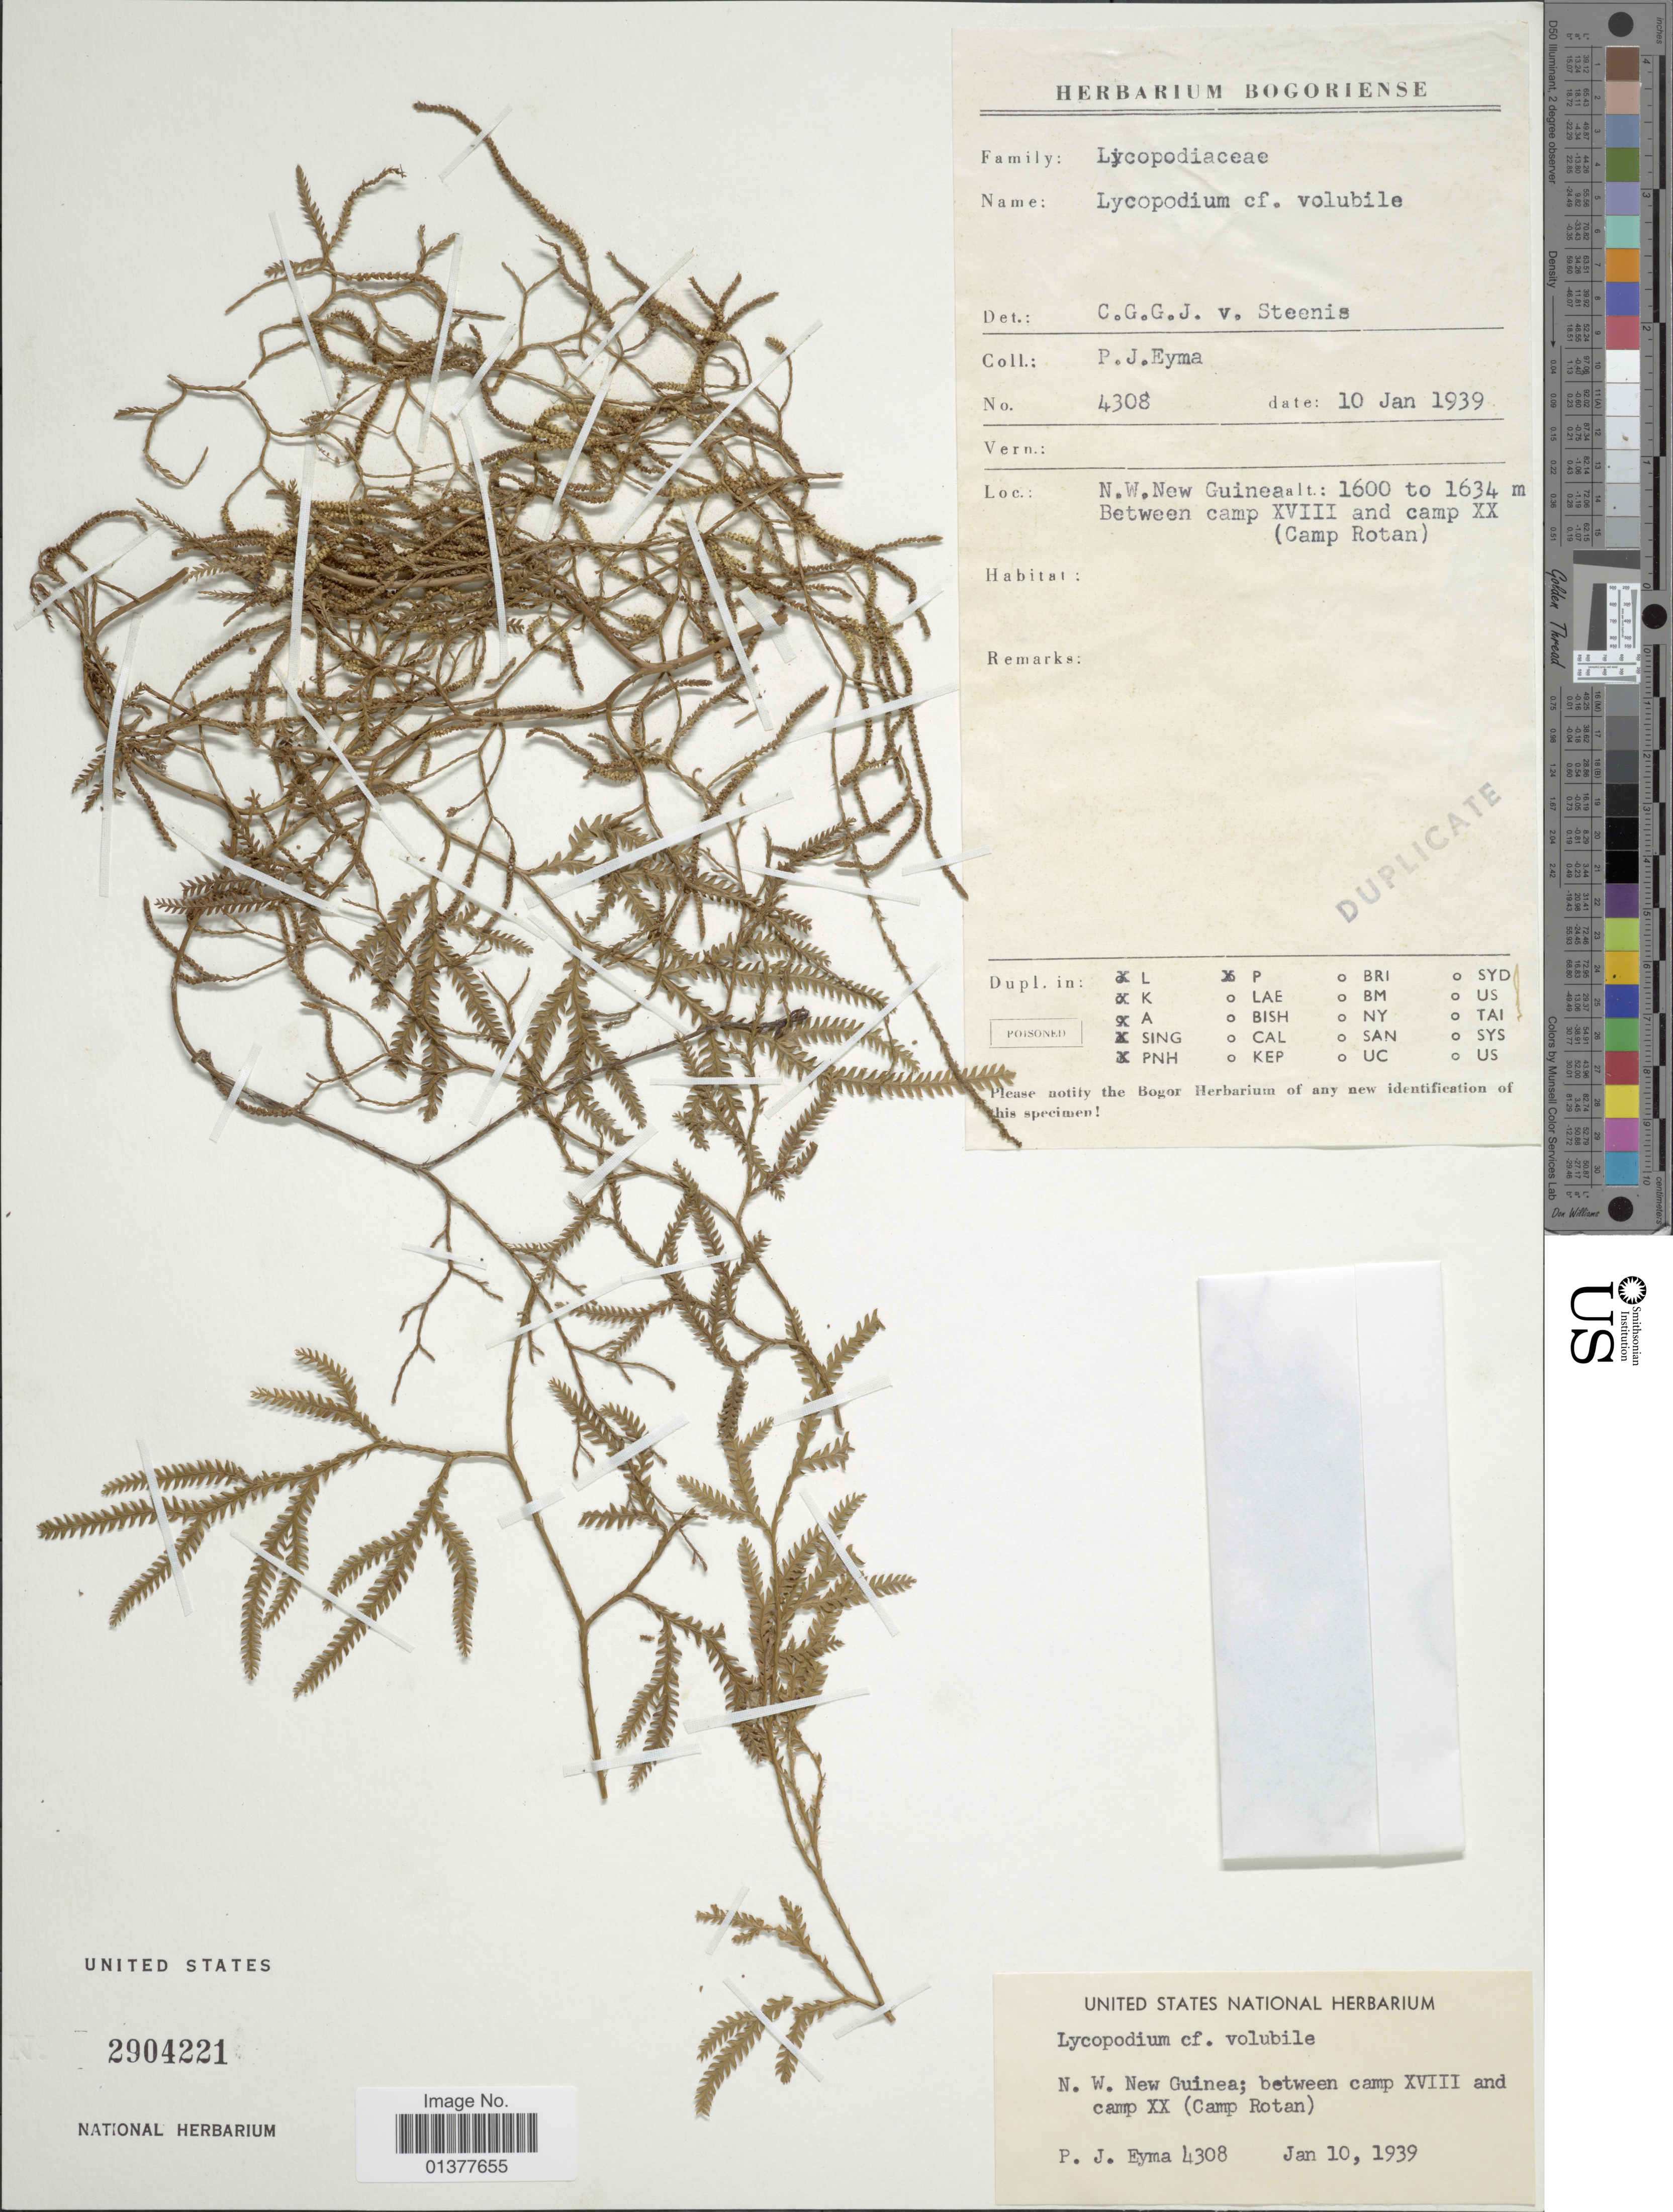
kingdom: Plantae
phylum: Tracheophyta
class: Lycopodiopsida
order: Lycopodiales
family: Lycopodiaceae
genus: Pseudodiphasium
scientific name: Pseudodiphasium volubile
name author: (G. Forst.) Holub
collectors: P. J. Eyma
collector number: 4308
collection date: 1939-01-10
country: Indonesia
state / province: Papua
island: New Guinea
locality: N.W. New Guinea; between camp XVIII and camp XX (Camp Rotan)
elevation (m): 1600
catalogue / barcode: US 2904221